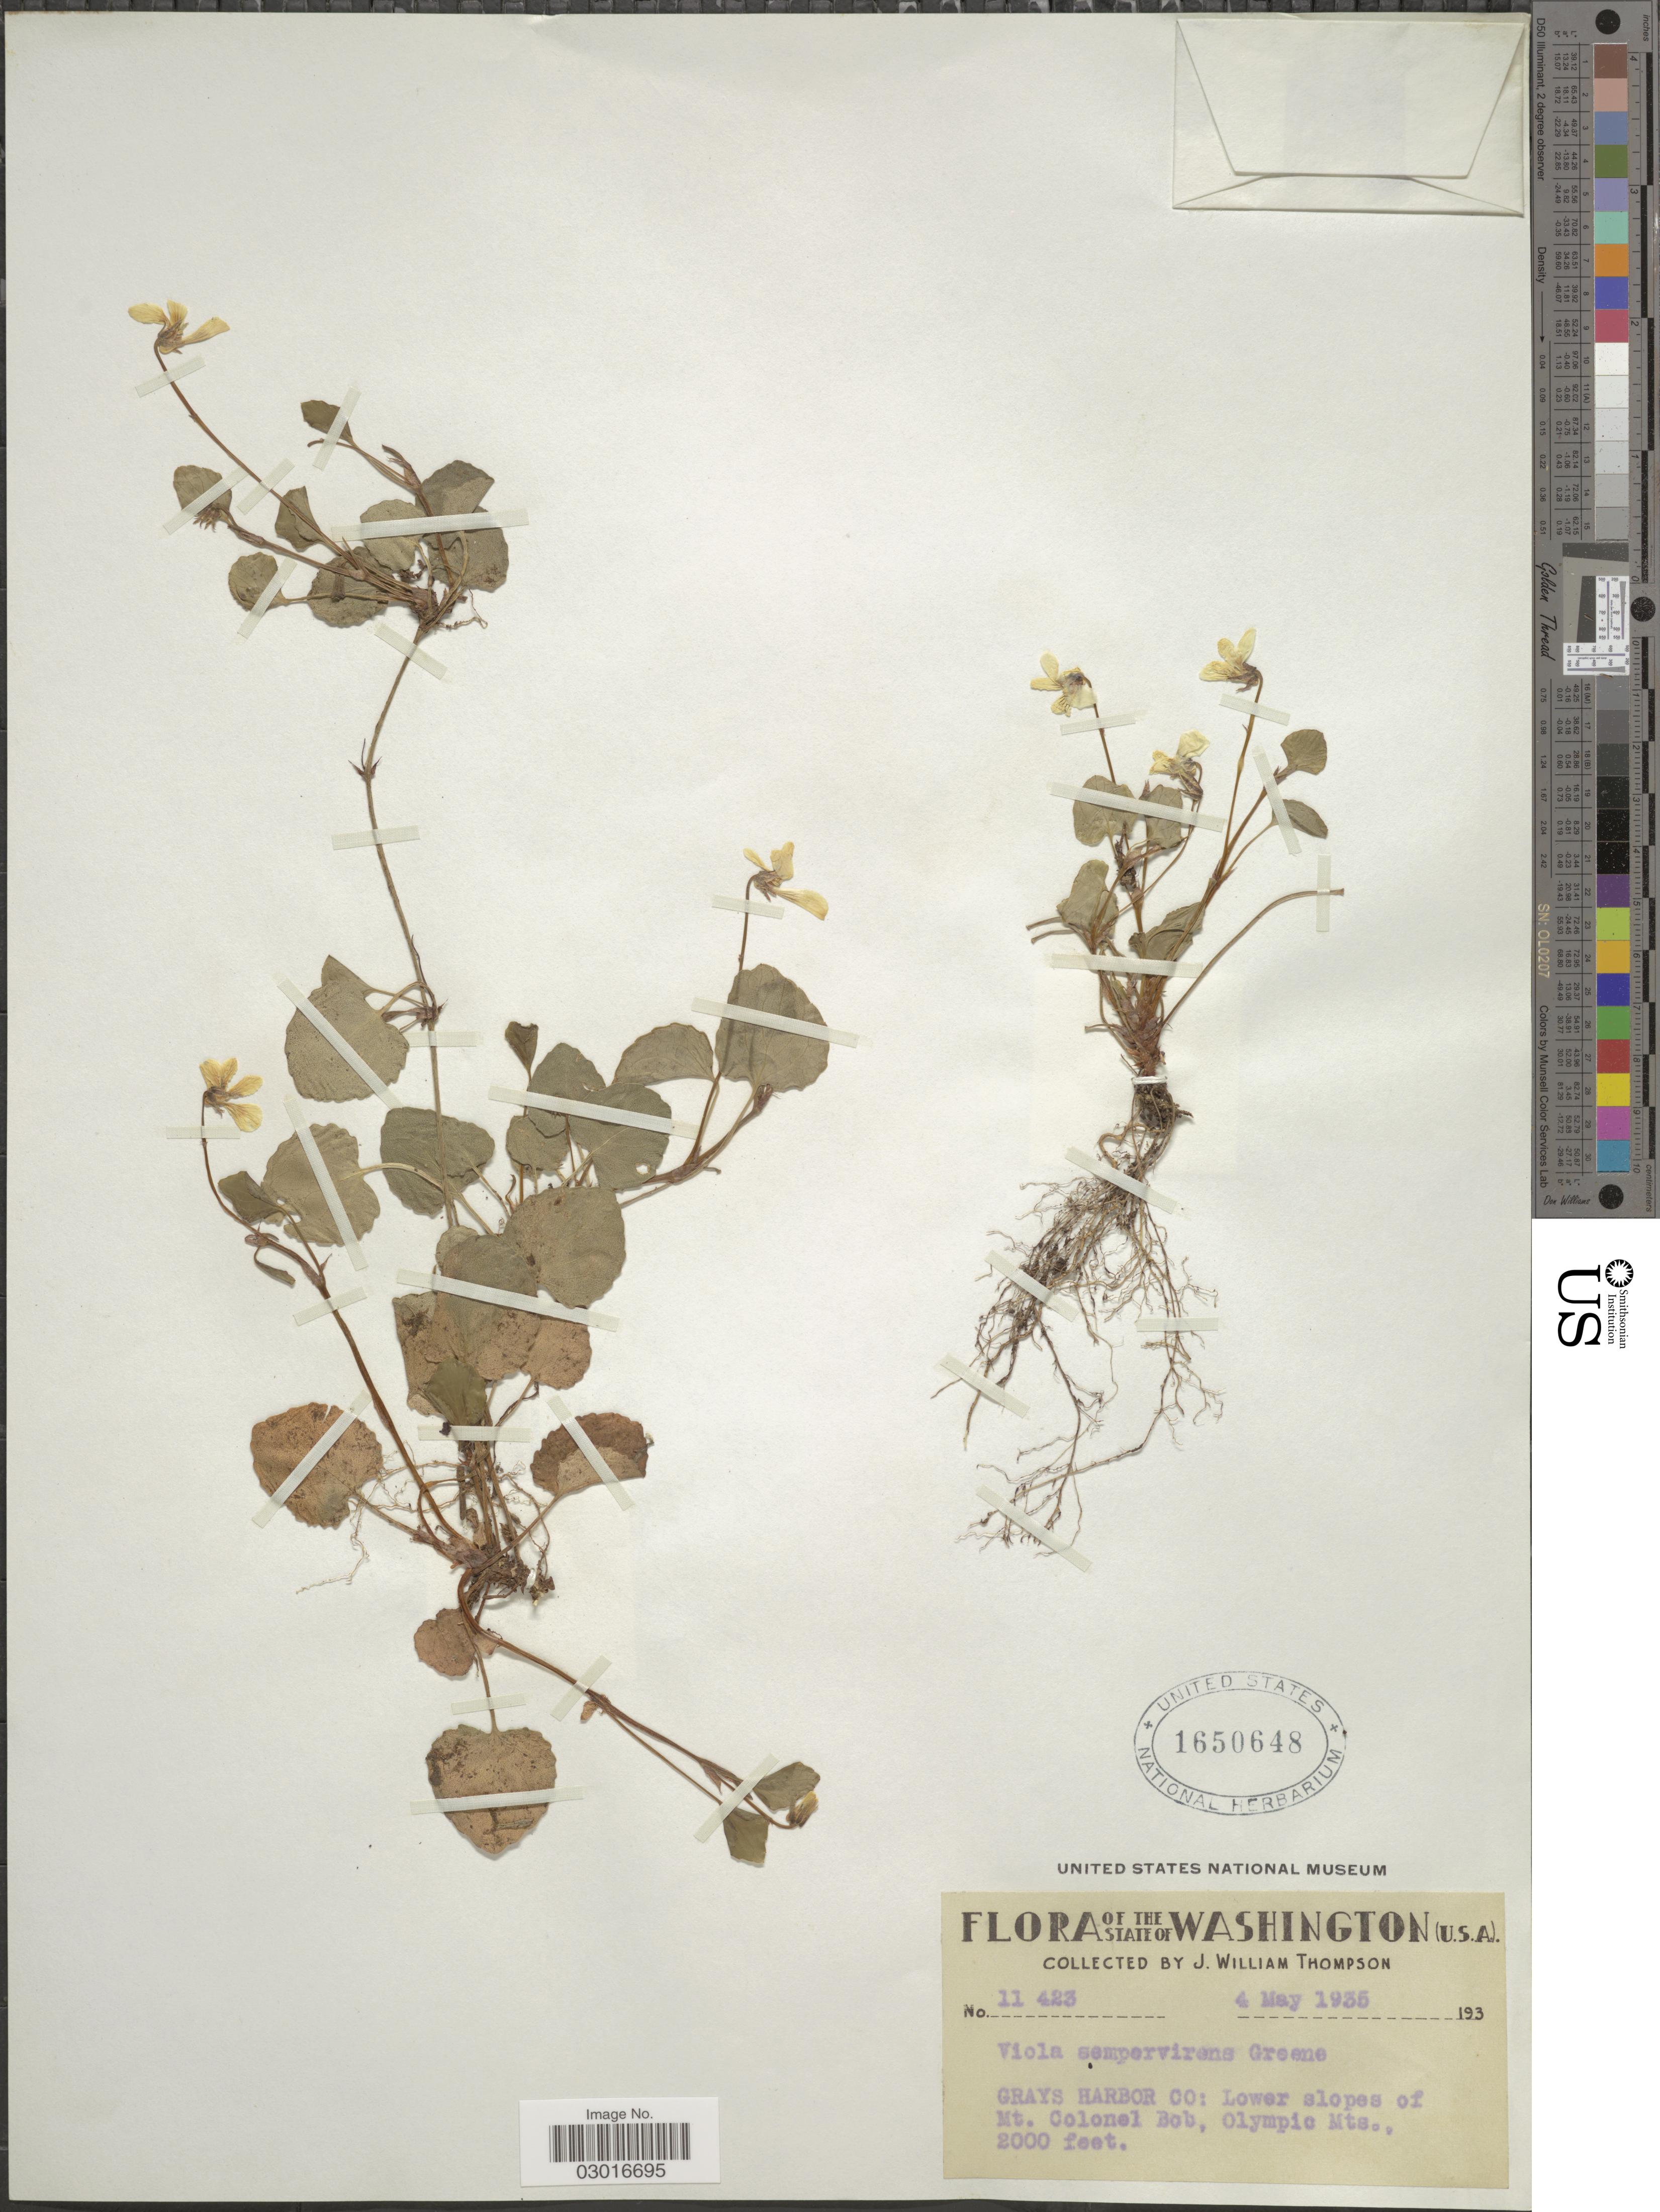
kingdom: Plantae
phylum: Tracheophyta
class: Magnoliopsida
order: Malpighiales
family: Violaceae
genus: Viola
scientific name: Viola sempervirens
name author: Greene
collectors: J. W. Thompson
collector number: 11423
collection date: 1935-05-04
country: United States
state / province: Washington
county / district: Grays Harbor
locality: Grays Harbor Co: Lower slopes of Mt. Colonel Bob, Olympic Mts.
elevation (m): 610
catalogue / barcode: US 1650648